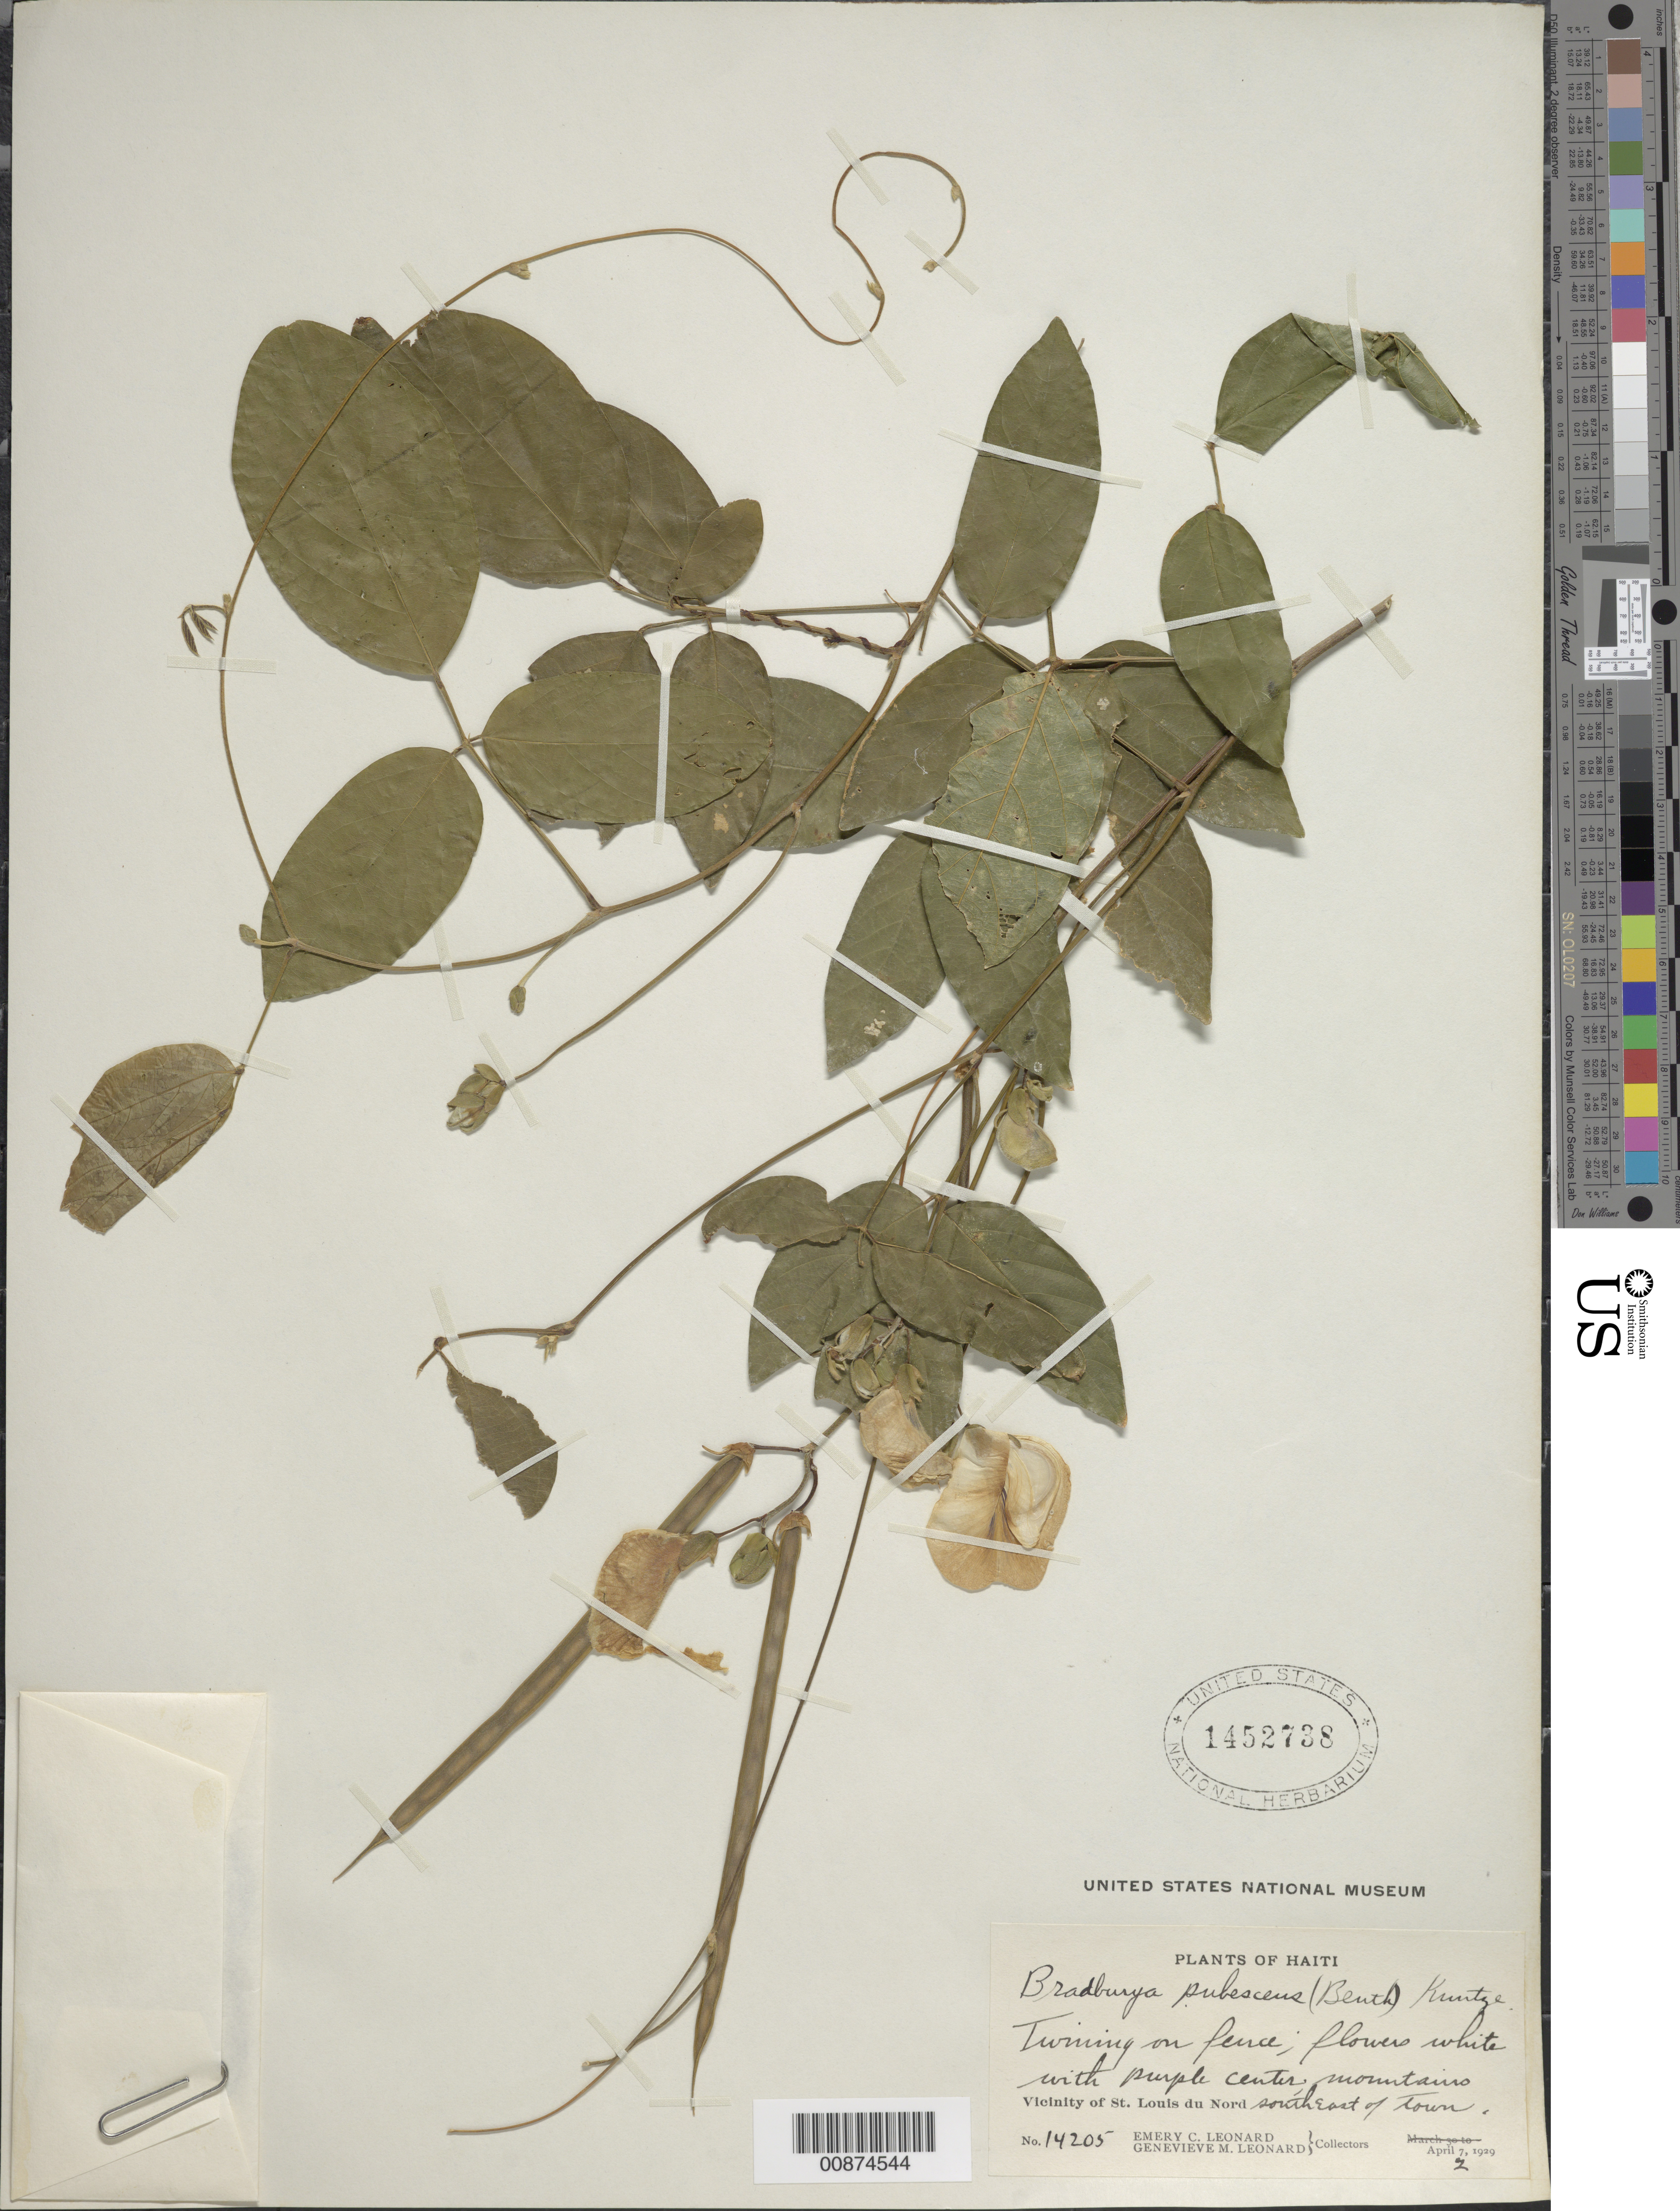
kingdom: Plantae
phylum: Tracheophyta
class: Magnoliopsida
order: Fabales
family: Fabaceae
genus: Centrosema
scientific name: Centrosema pubescens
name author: Benth.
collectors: E. C. Leonard & G. M. Leonard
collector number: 14205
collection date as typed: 02 Apr 1929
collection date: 1929-04-02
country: Haiti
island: Hispaniola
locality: Vicinity of St. Louis du Nord. Mountain southeast of town.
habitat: Twining on fence.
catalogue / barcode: US 1452738